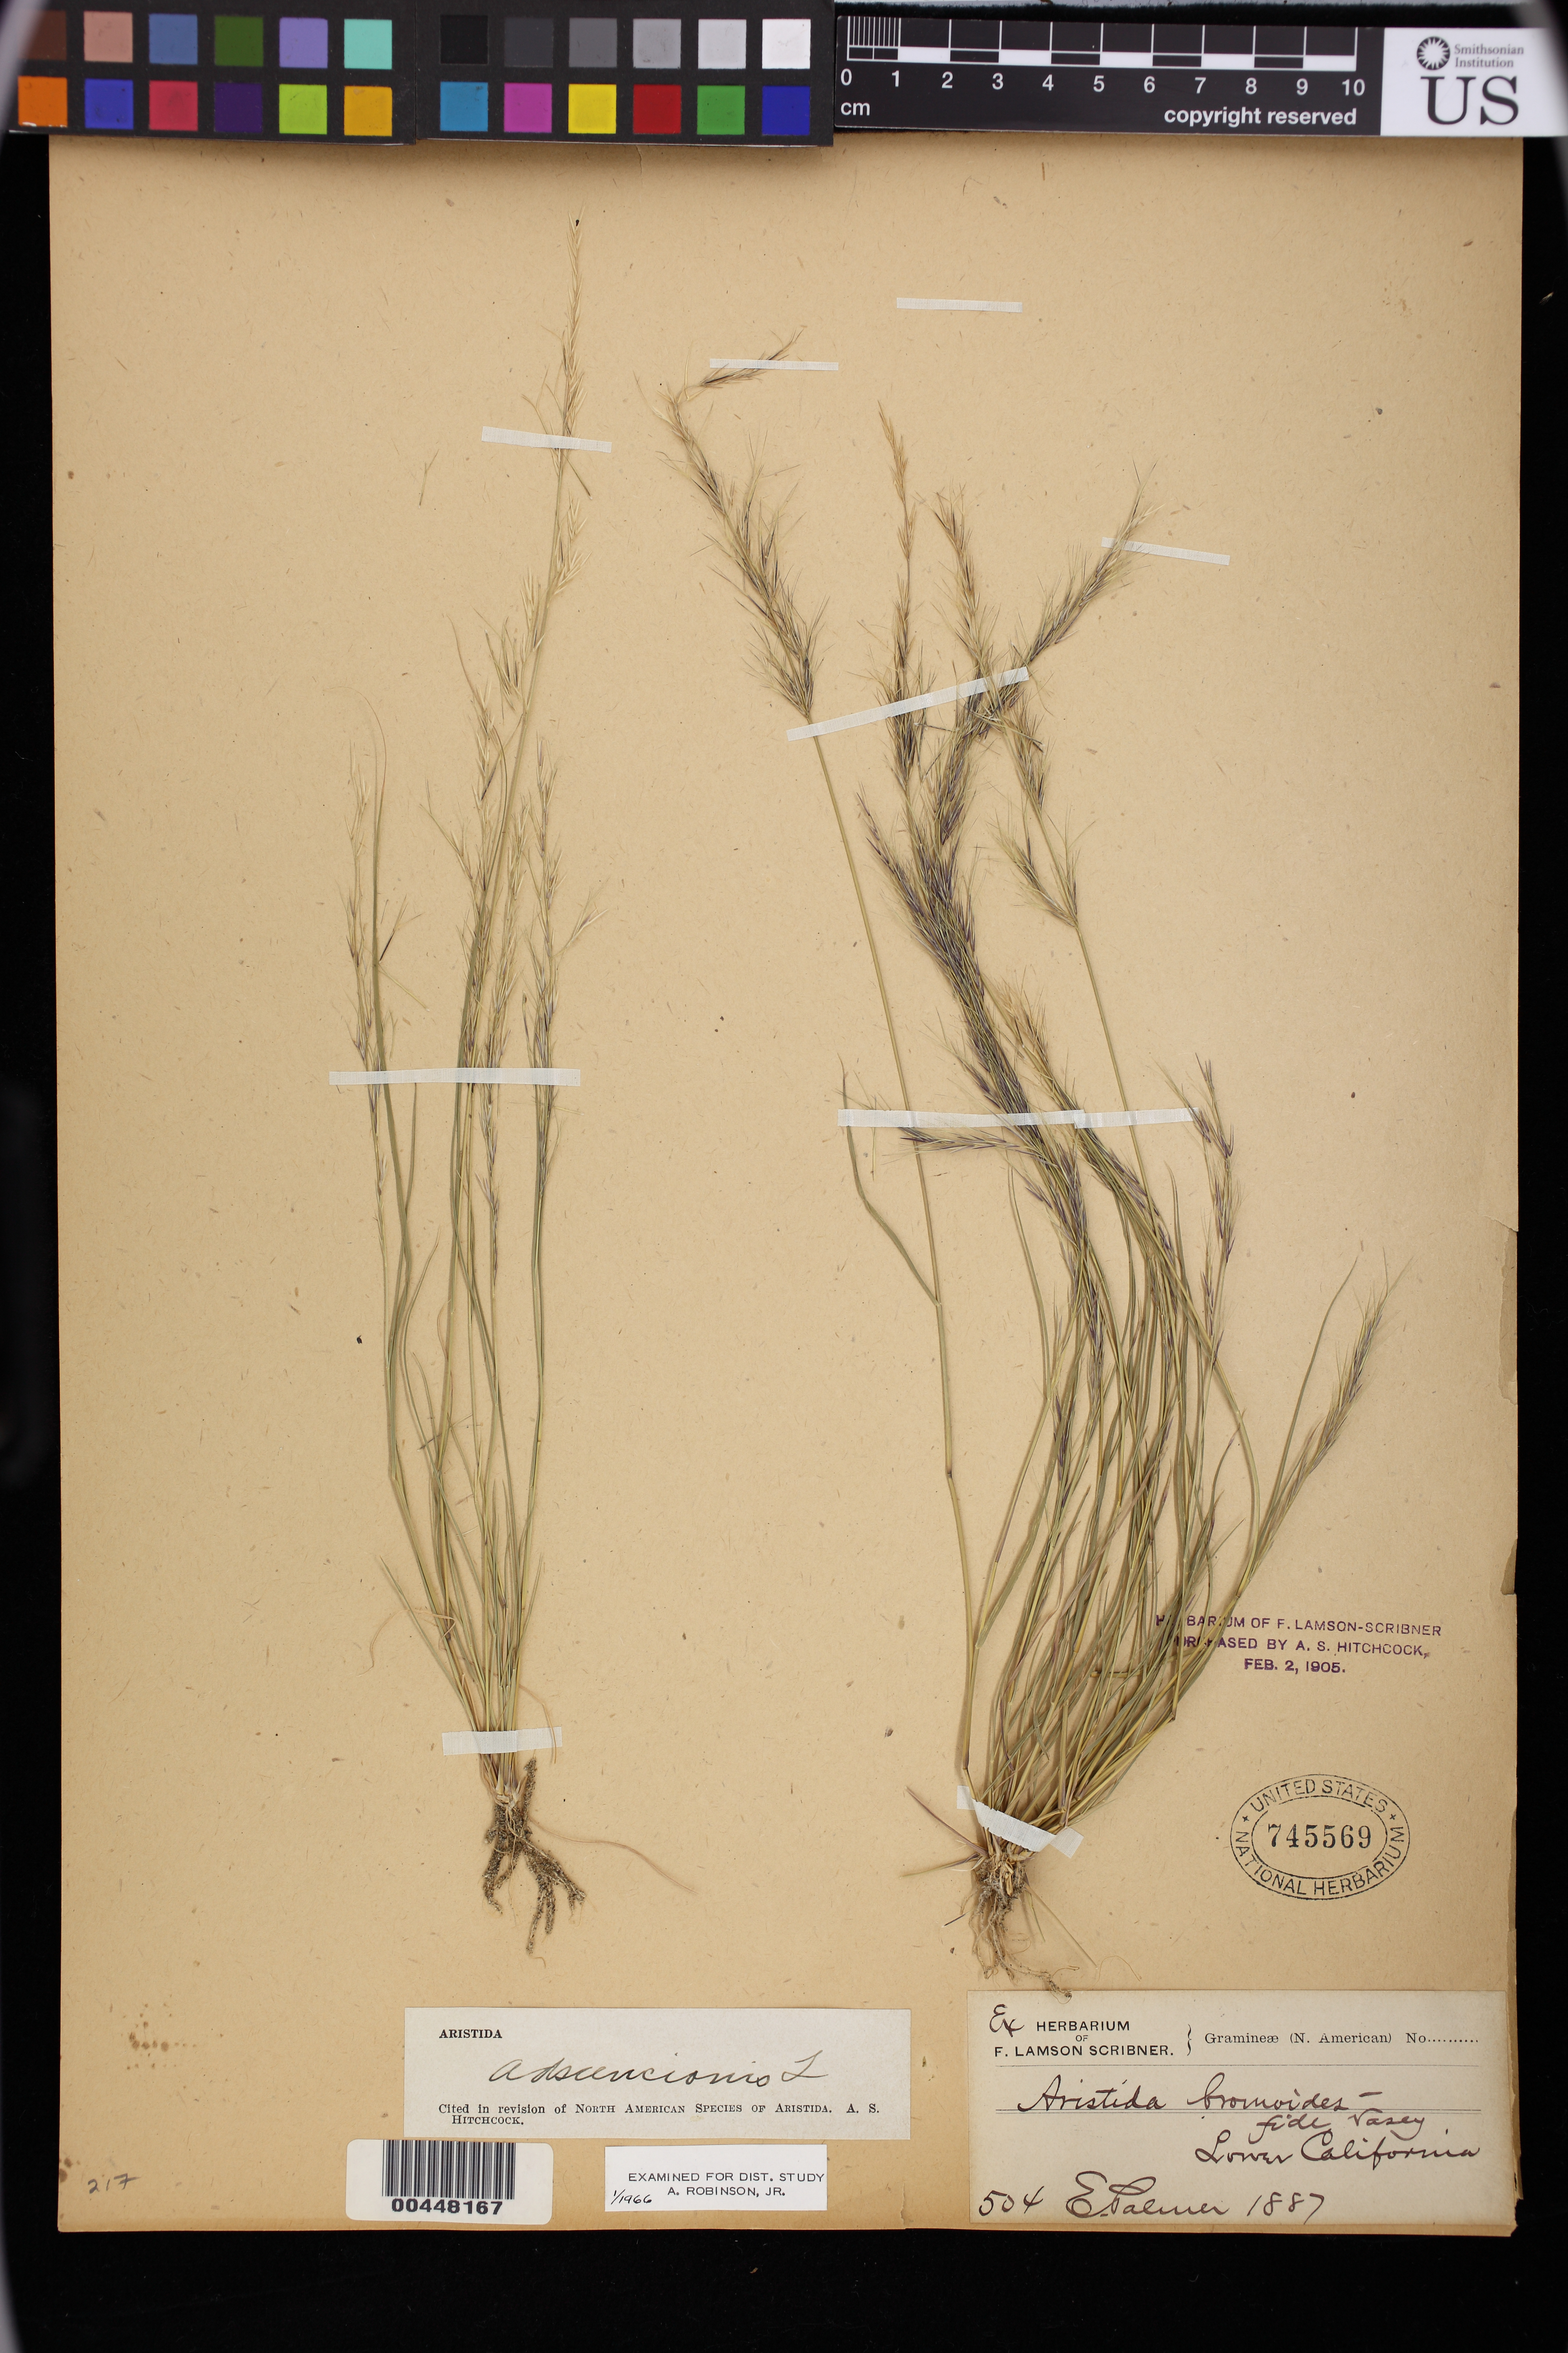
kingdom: Plantae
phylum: Tracheophyta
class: Liliopsida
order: Poales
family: Poaceae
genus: Aristida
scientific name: Aristida adscensionis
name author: L.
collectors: E. Palmer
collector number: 504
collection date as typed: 1887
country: Mexico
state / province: Baja California Norte / Baja California Sur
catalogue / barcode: US 745569